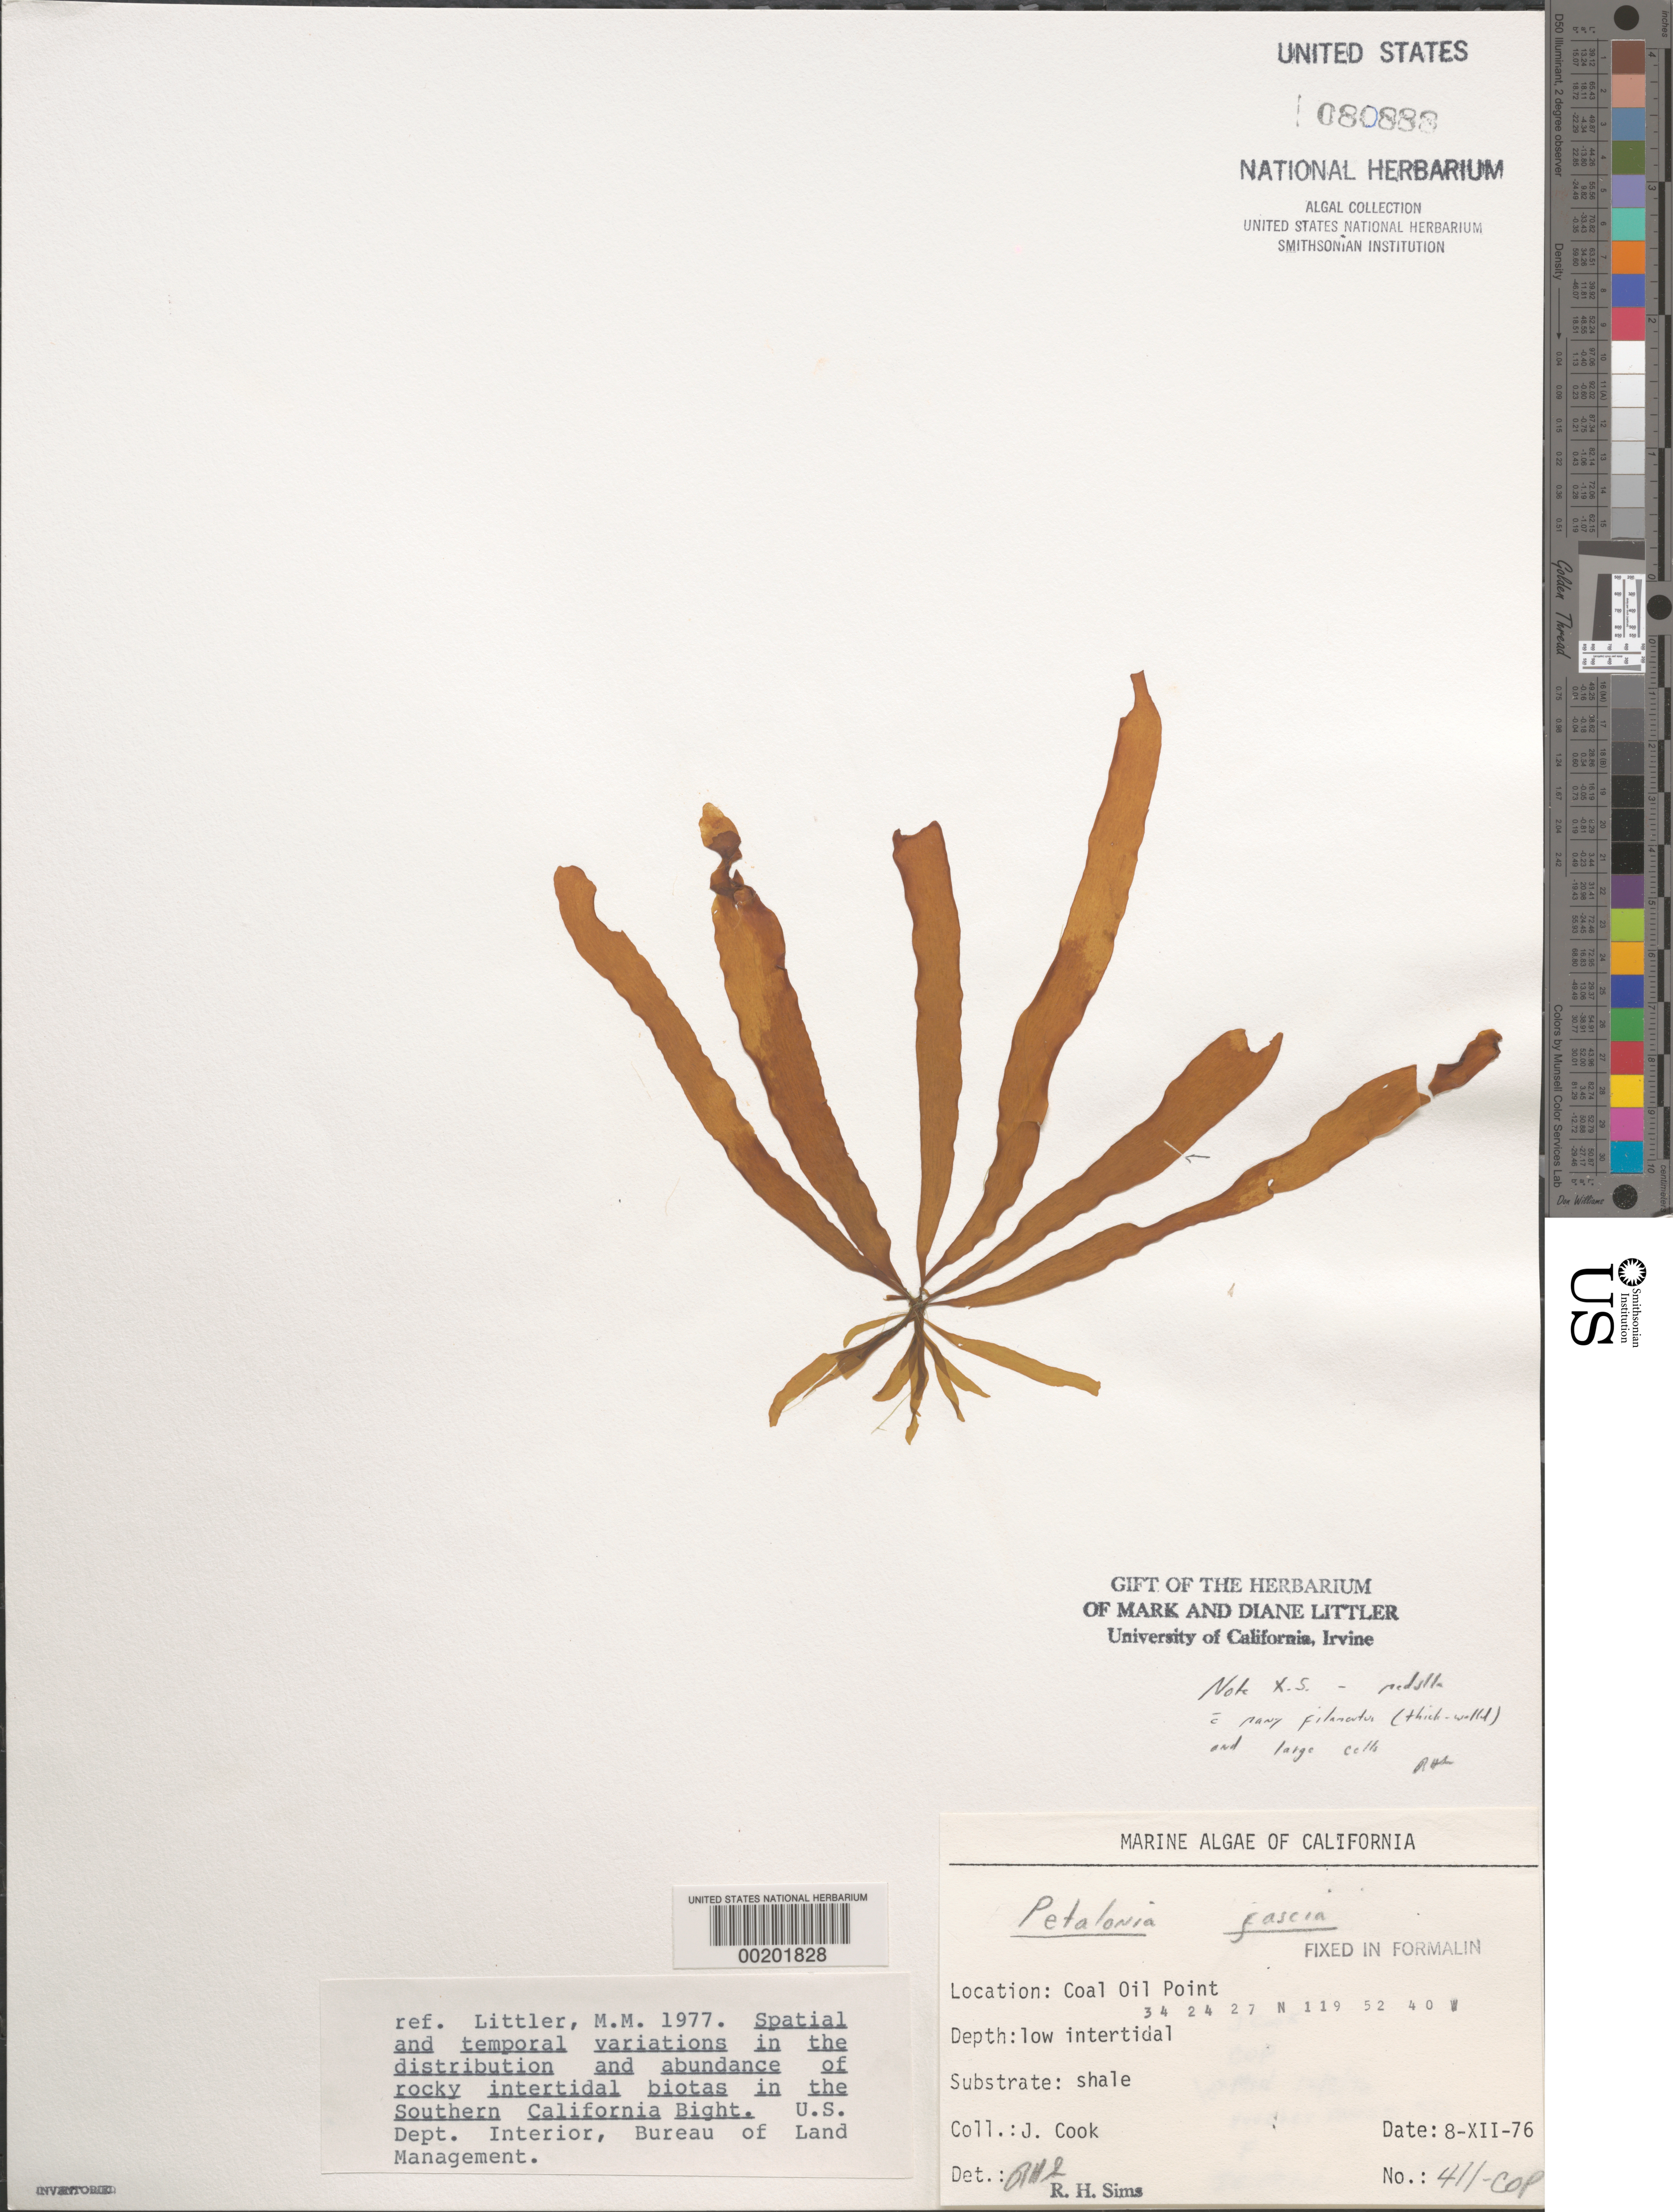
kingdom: Chromista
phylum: Ochrophyta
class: Phaeophyceae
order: Scytosiphonales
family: Scytosiphonaceae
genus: Petalonia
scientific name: Petalonia fascia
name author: (O.F. Müller) Kuntze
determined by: Sims, Robert H.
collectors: J. Cook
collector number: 411-cop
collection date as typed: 08 Dec 1976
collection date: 1976-12-08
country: United States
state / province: California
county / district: Santa Barbara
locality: Coal Oil Point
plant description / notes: BLM-SOCALBIGHT Rocky Intertidal Survey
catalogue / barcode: US 80888